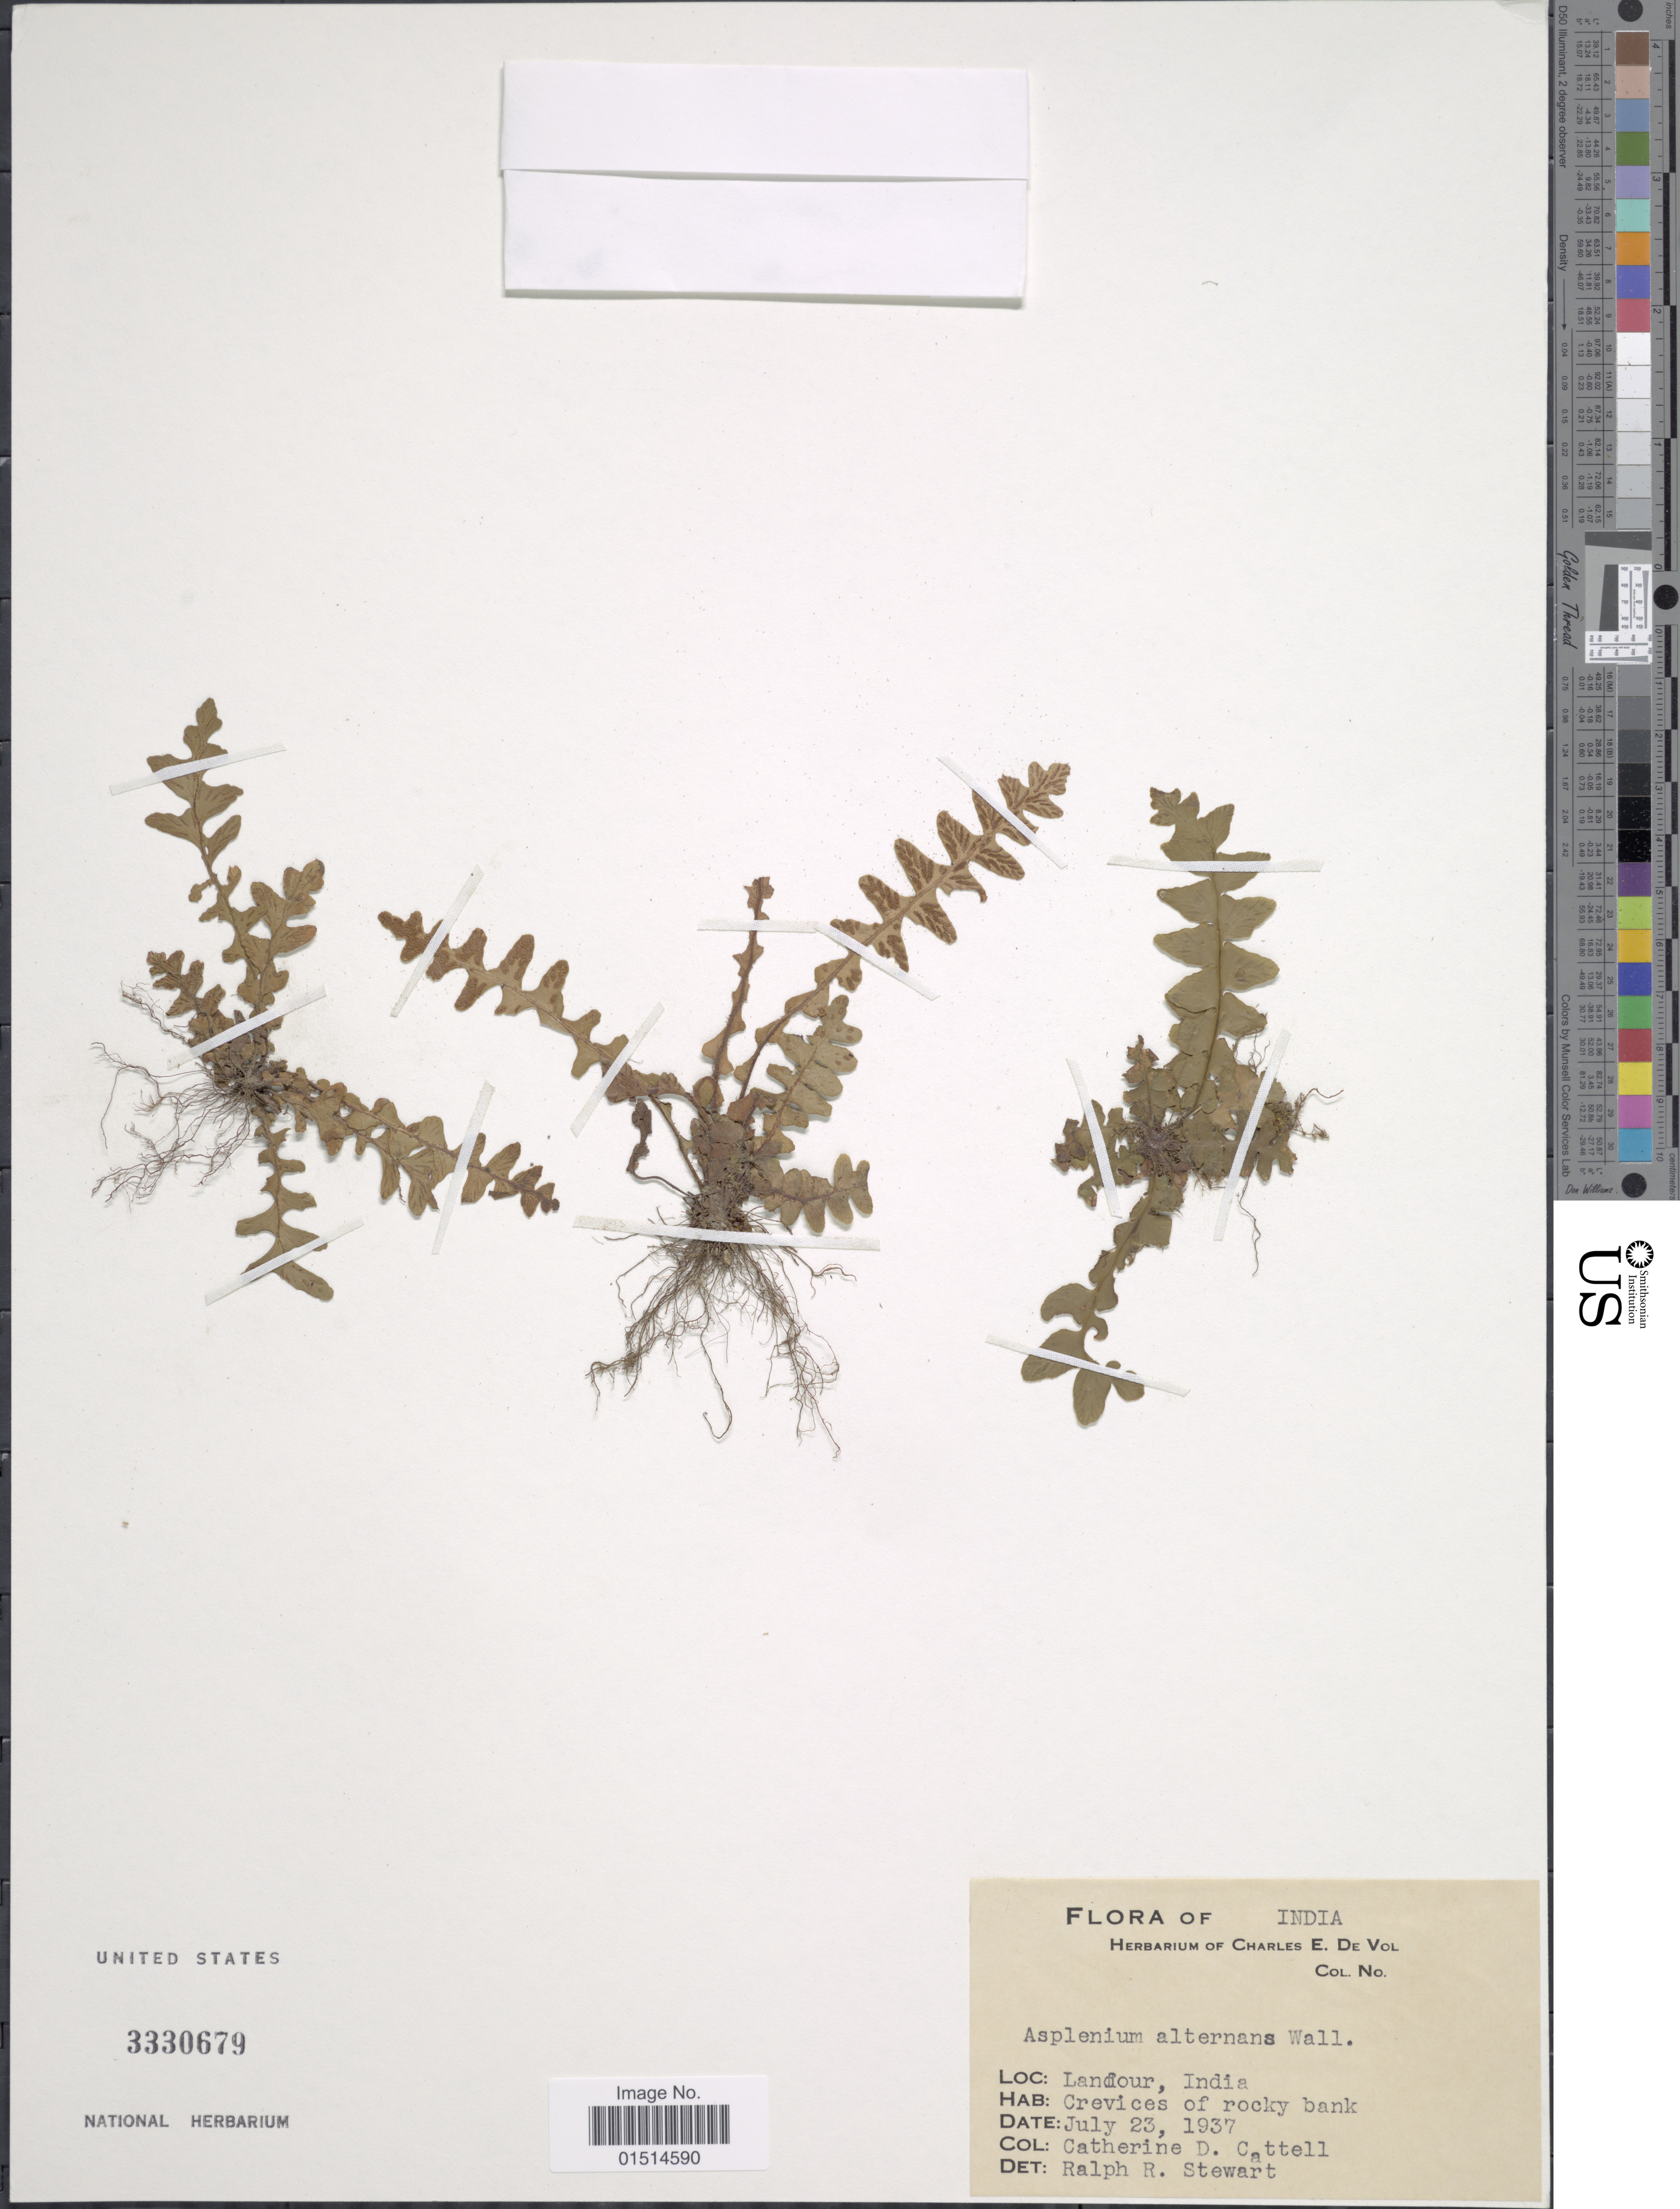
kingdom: Plantae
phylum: Tracheophyta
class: Polypodiopsida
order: Polypodiales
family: Aspleniaceae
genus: Asplenium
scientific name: Asplenium dalhousiae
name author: Hook.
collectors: C. Cattete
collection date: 1937-07-23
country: India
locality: Landour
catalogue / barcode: US 3330679